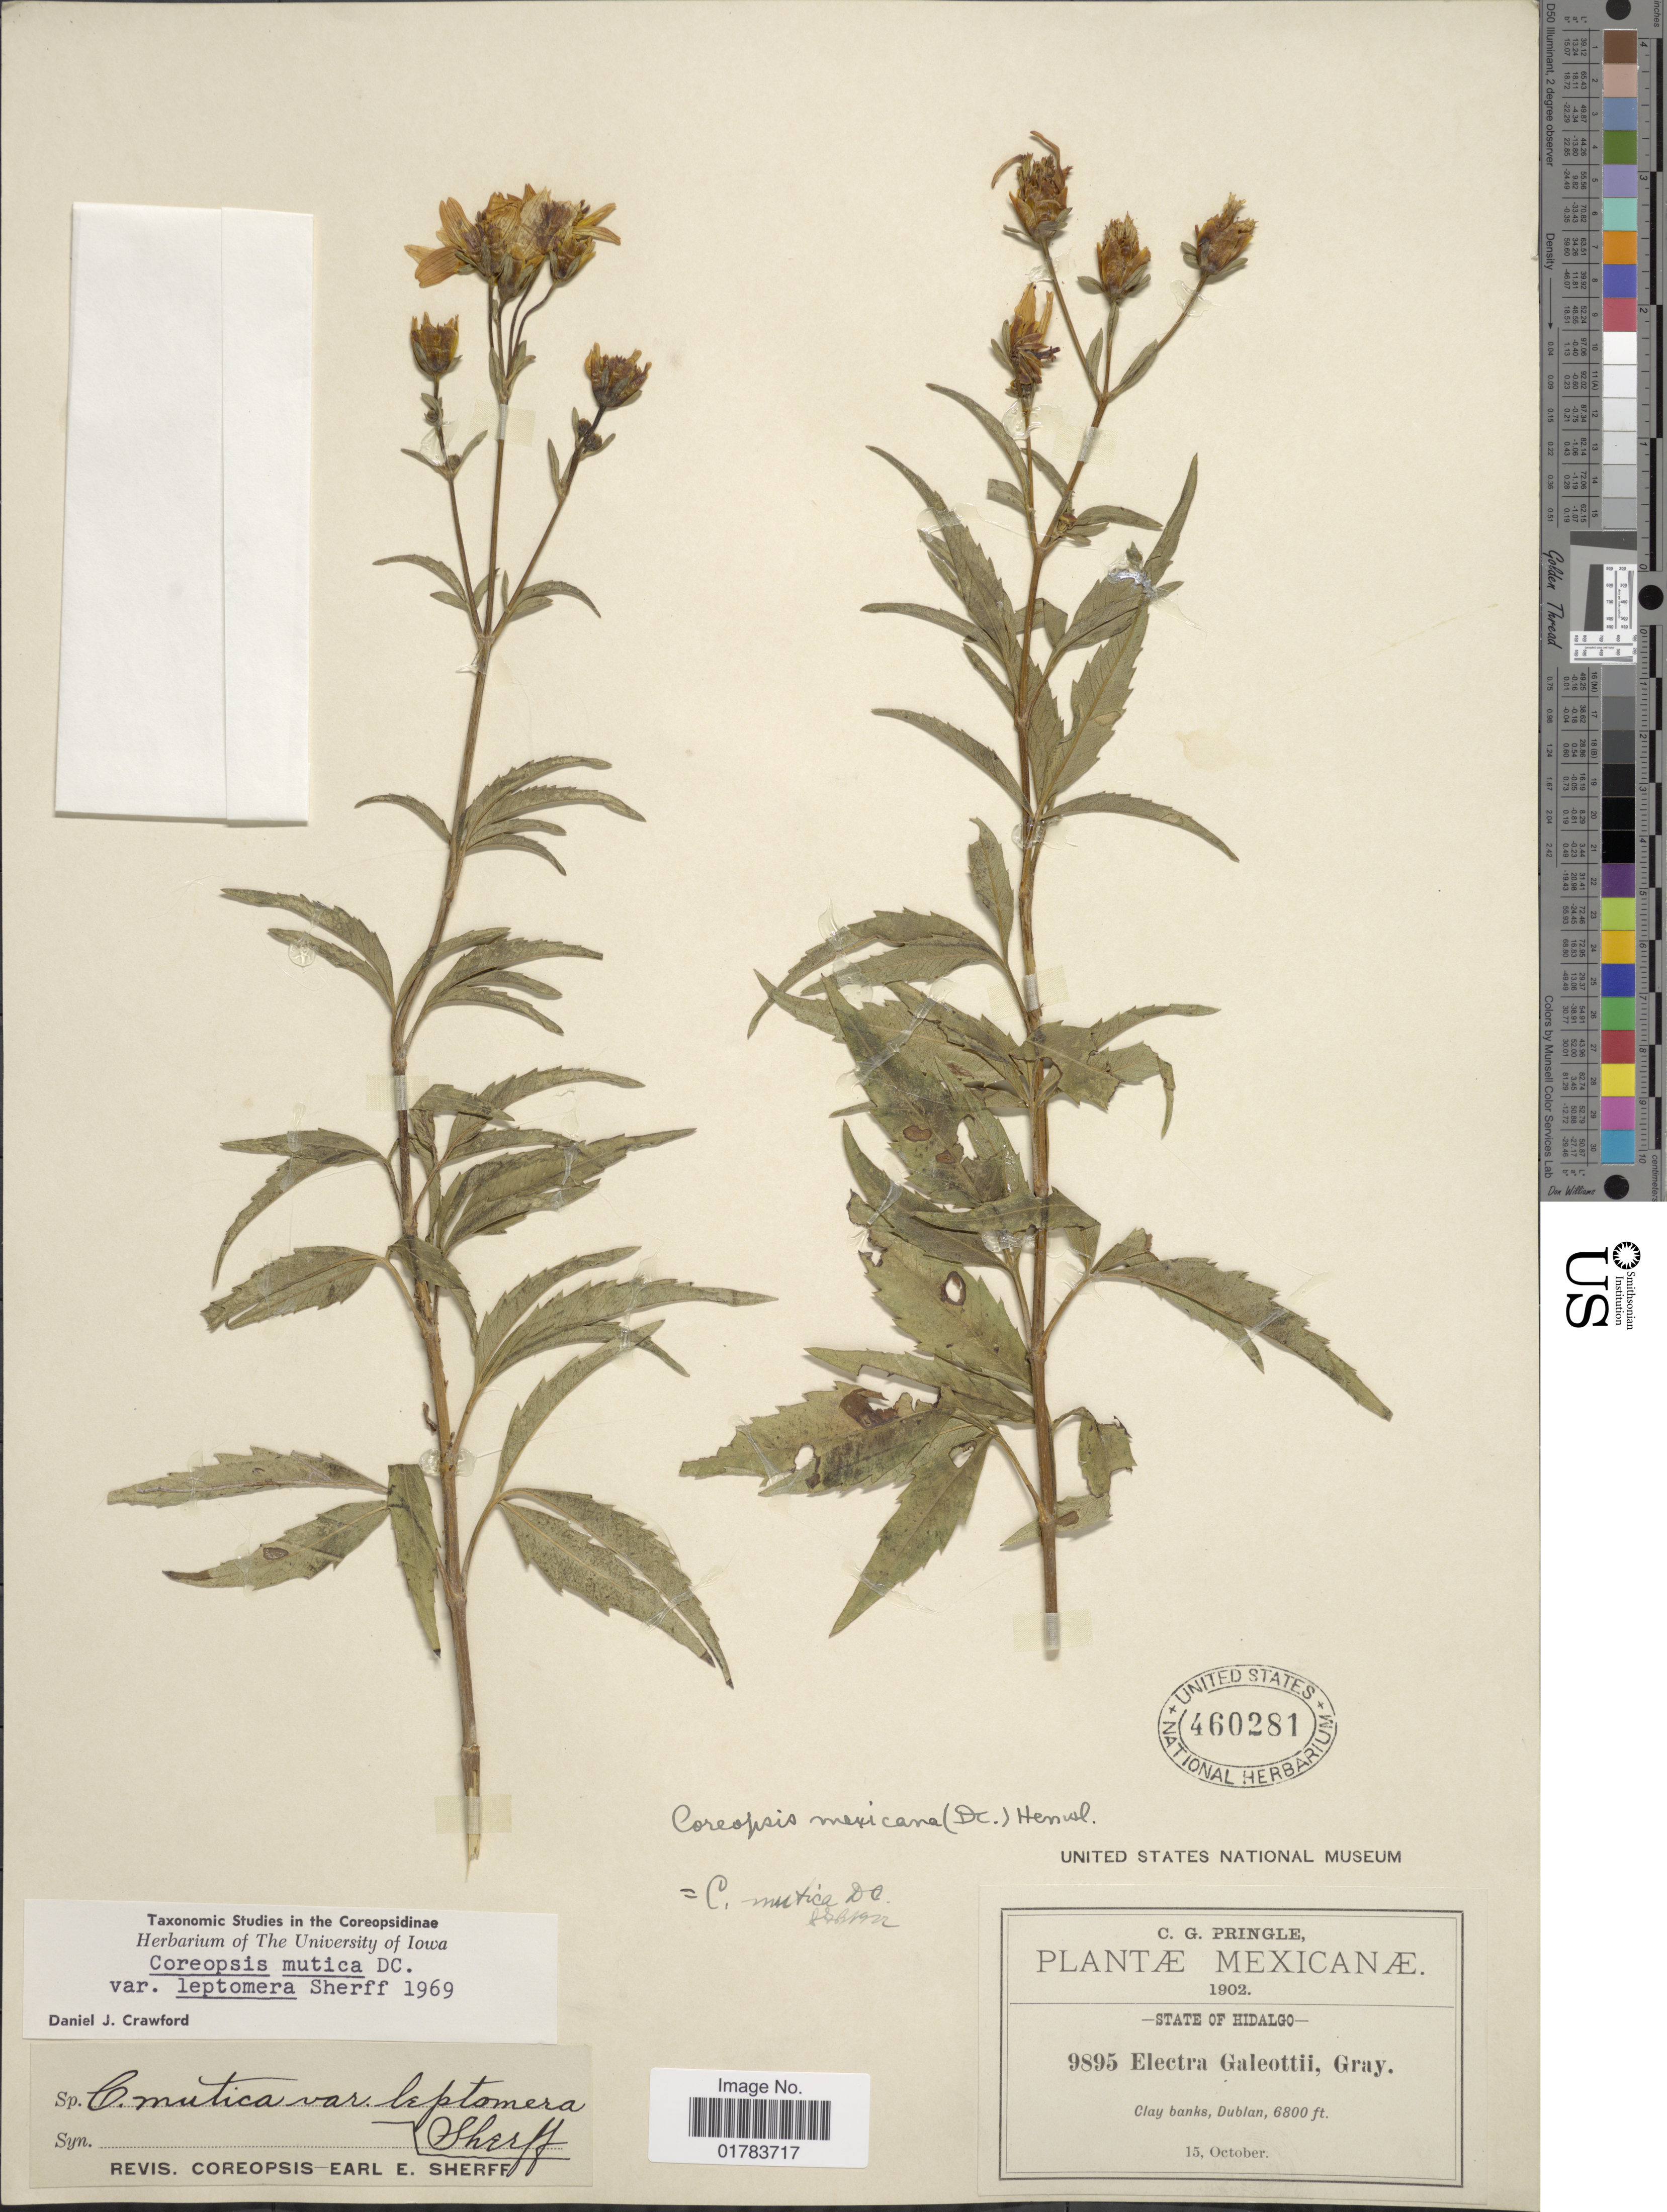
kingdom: Plantae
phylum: Tracheophyta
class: Magnoliopsida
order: Asterales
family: Asteraceae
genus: Coreopsis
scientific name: Coreopsis mutica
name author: DC.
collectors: C. G. Pringle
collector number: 9895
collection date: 1902-10-15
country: Mexico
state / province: Hidalgo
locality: Clay banks, Dublan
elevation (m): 2073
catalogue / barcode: US 460281